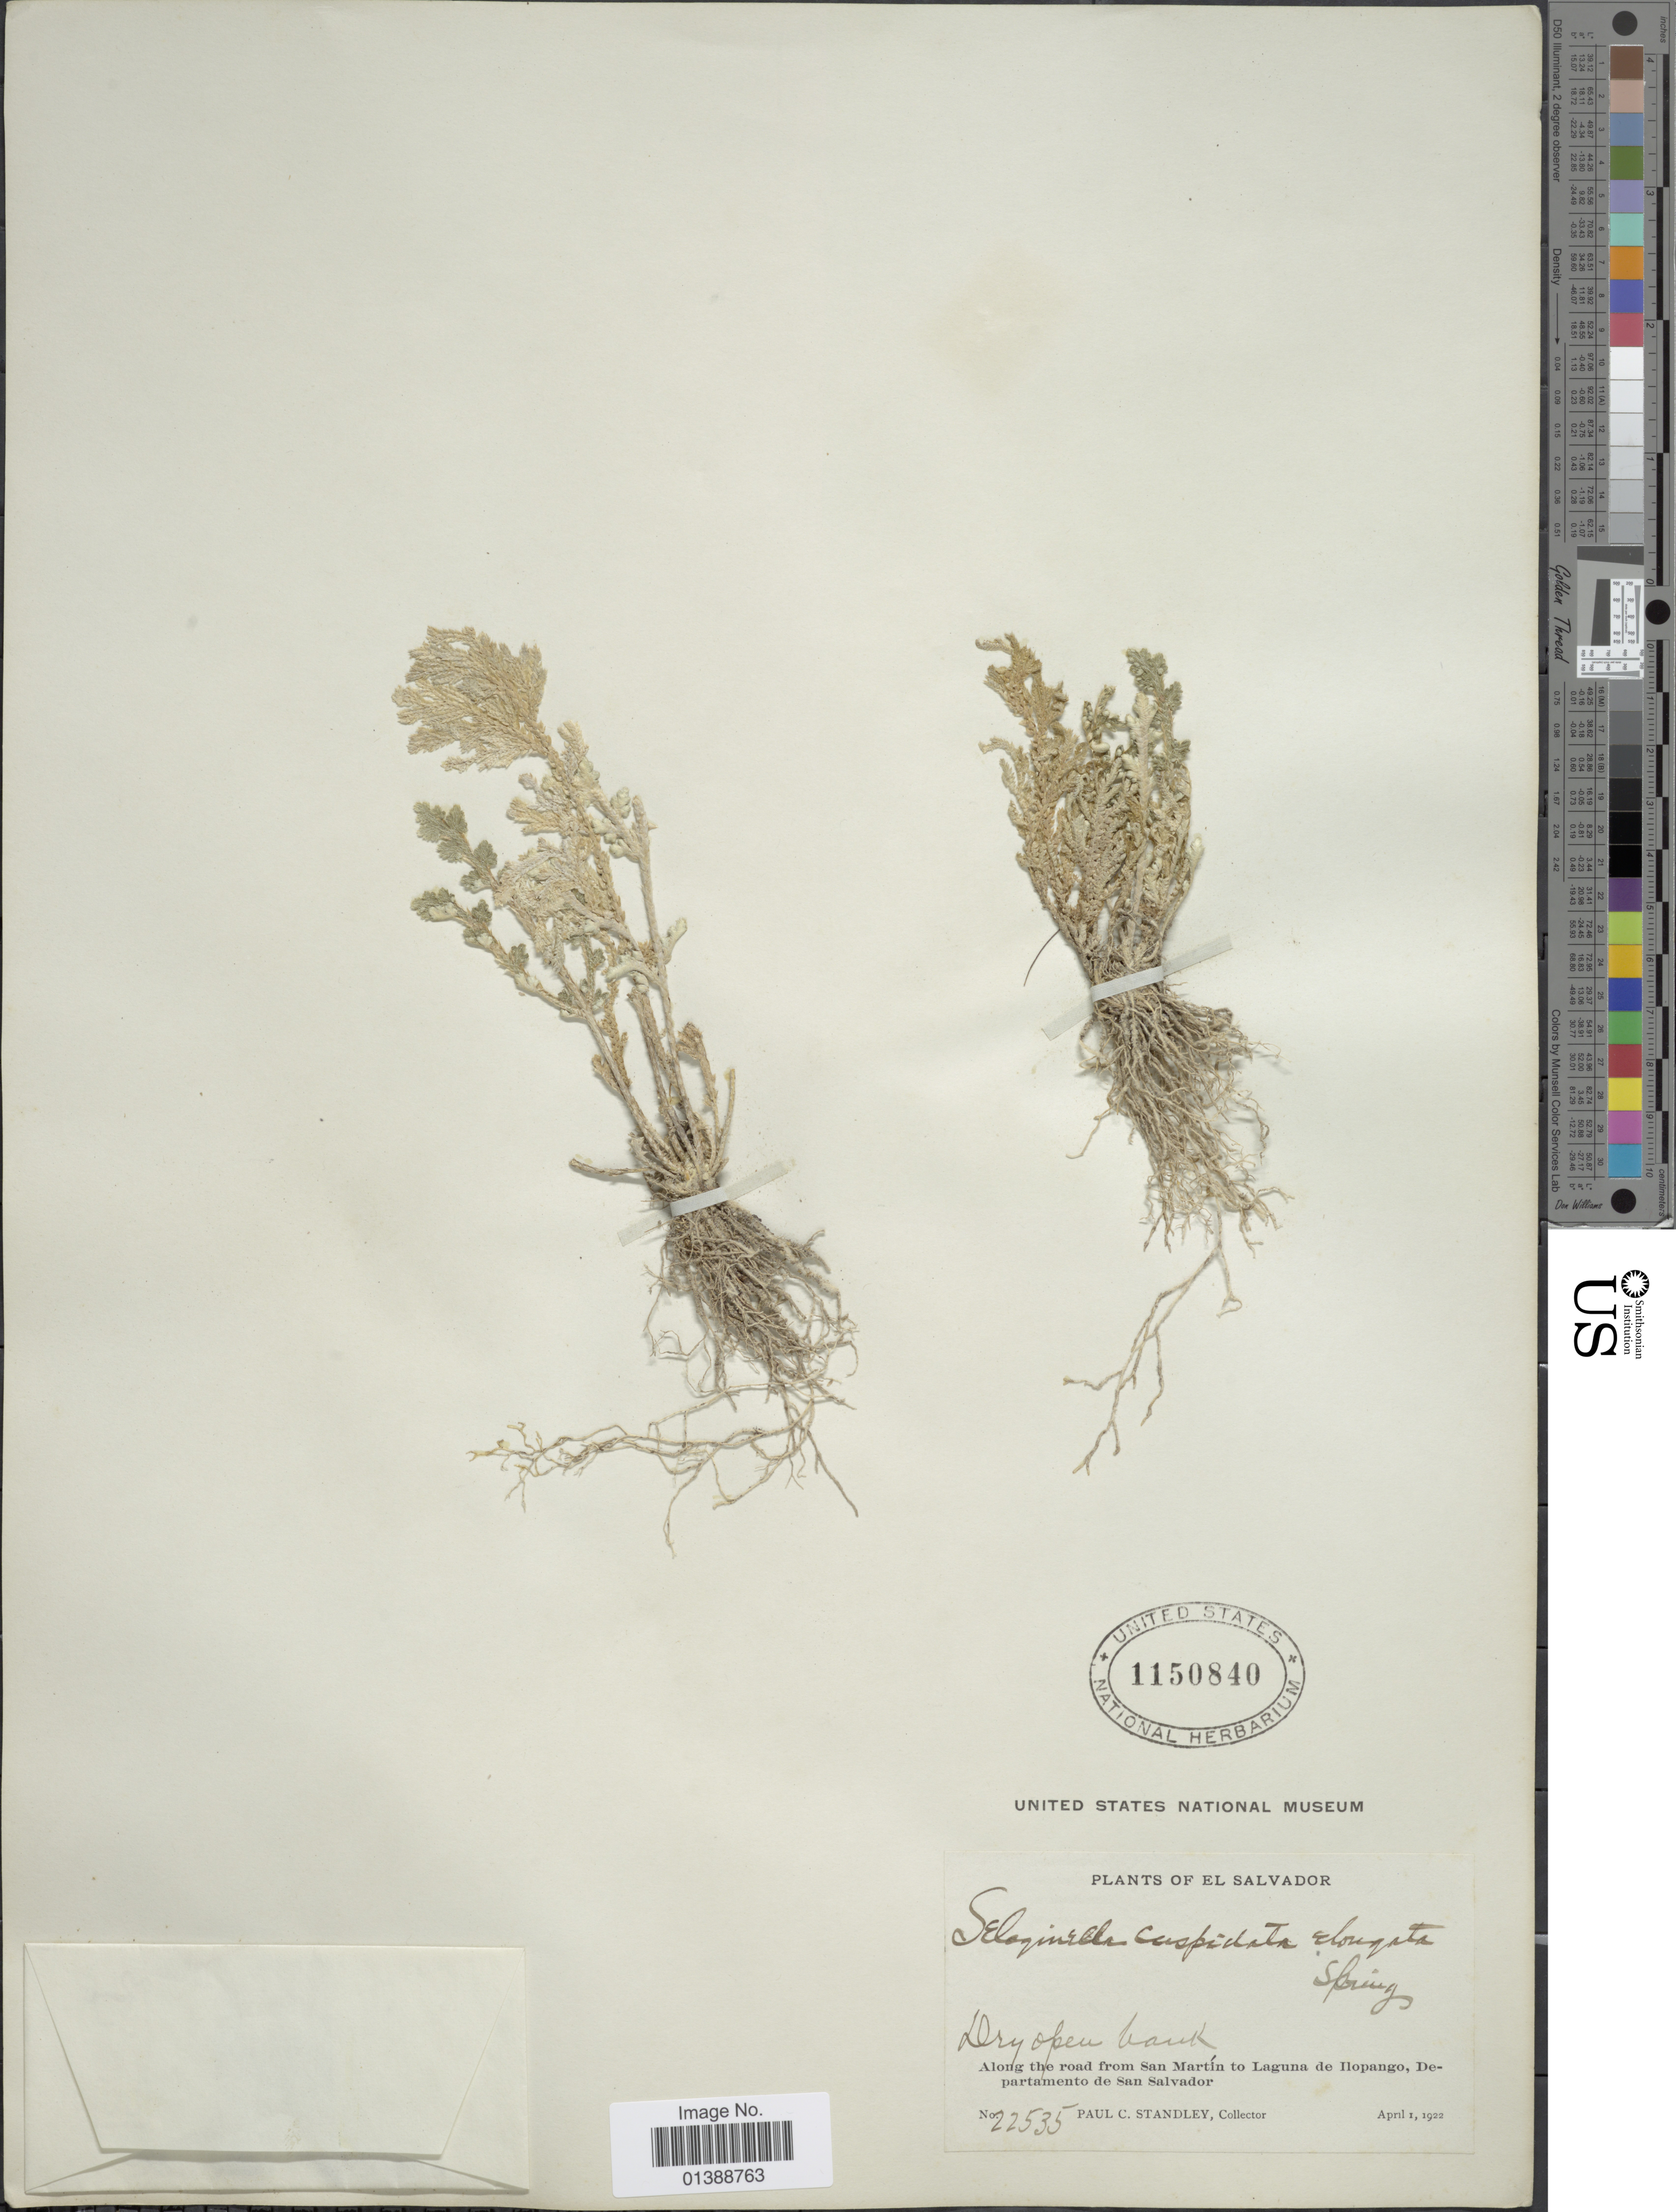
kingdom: Plantae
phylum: Tracheophyta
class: Lycopodiopsida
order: Selaginellales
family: Selaginellaceae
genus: Selaginella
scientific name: Selaginella pallescens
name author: (C. Presl) Spring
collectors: P. C. Standley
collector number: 22535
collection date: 1922-04-01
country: El Salvador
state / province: San Salvador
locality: Along the road from San Martín to Laguna de Ilopango, Departamento de San Salvador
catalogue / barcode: US 1150840